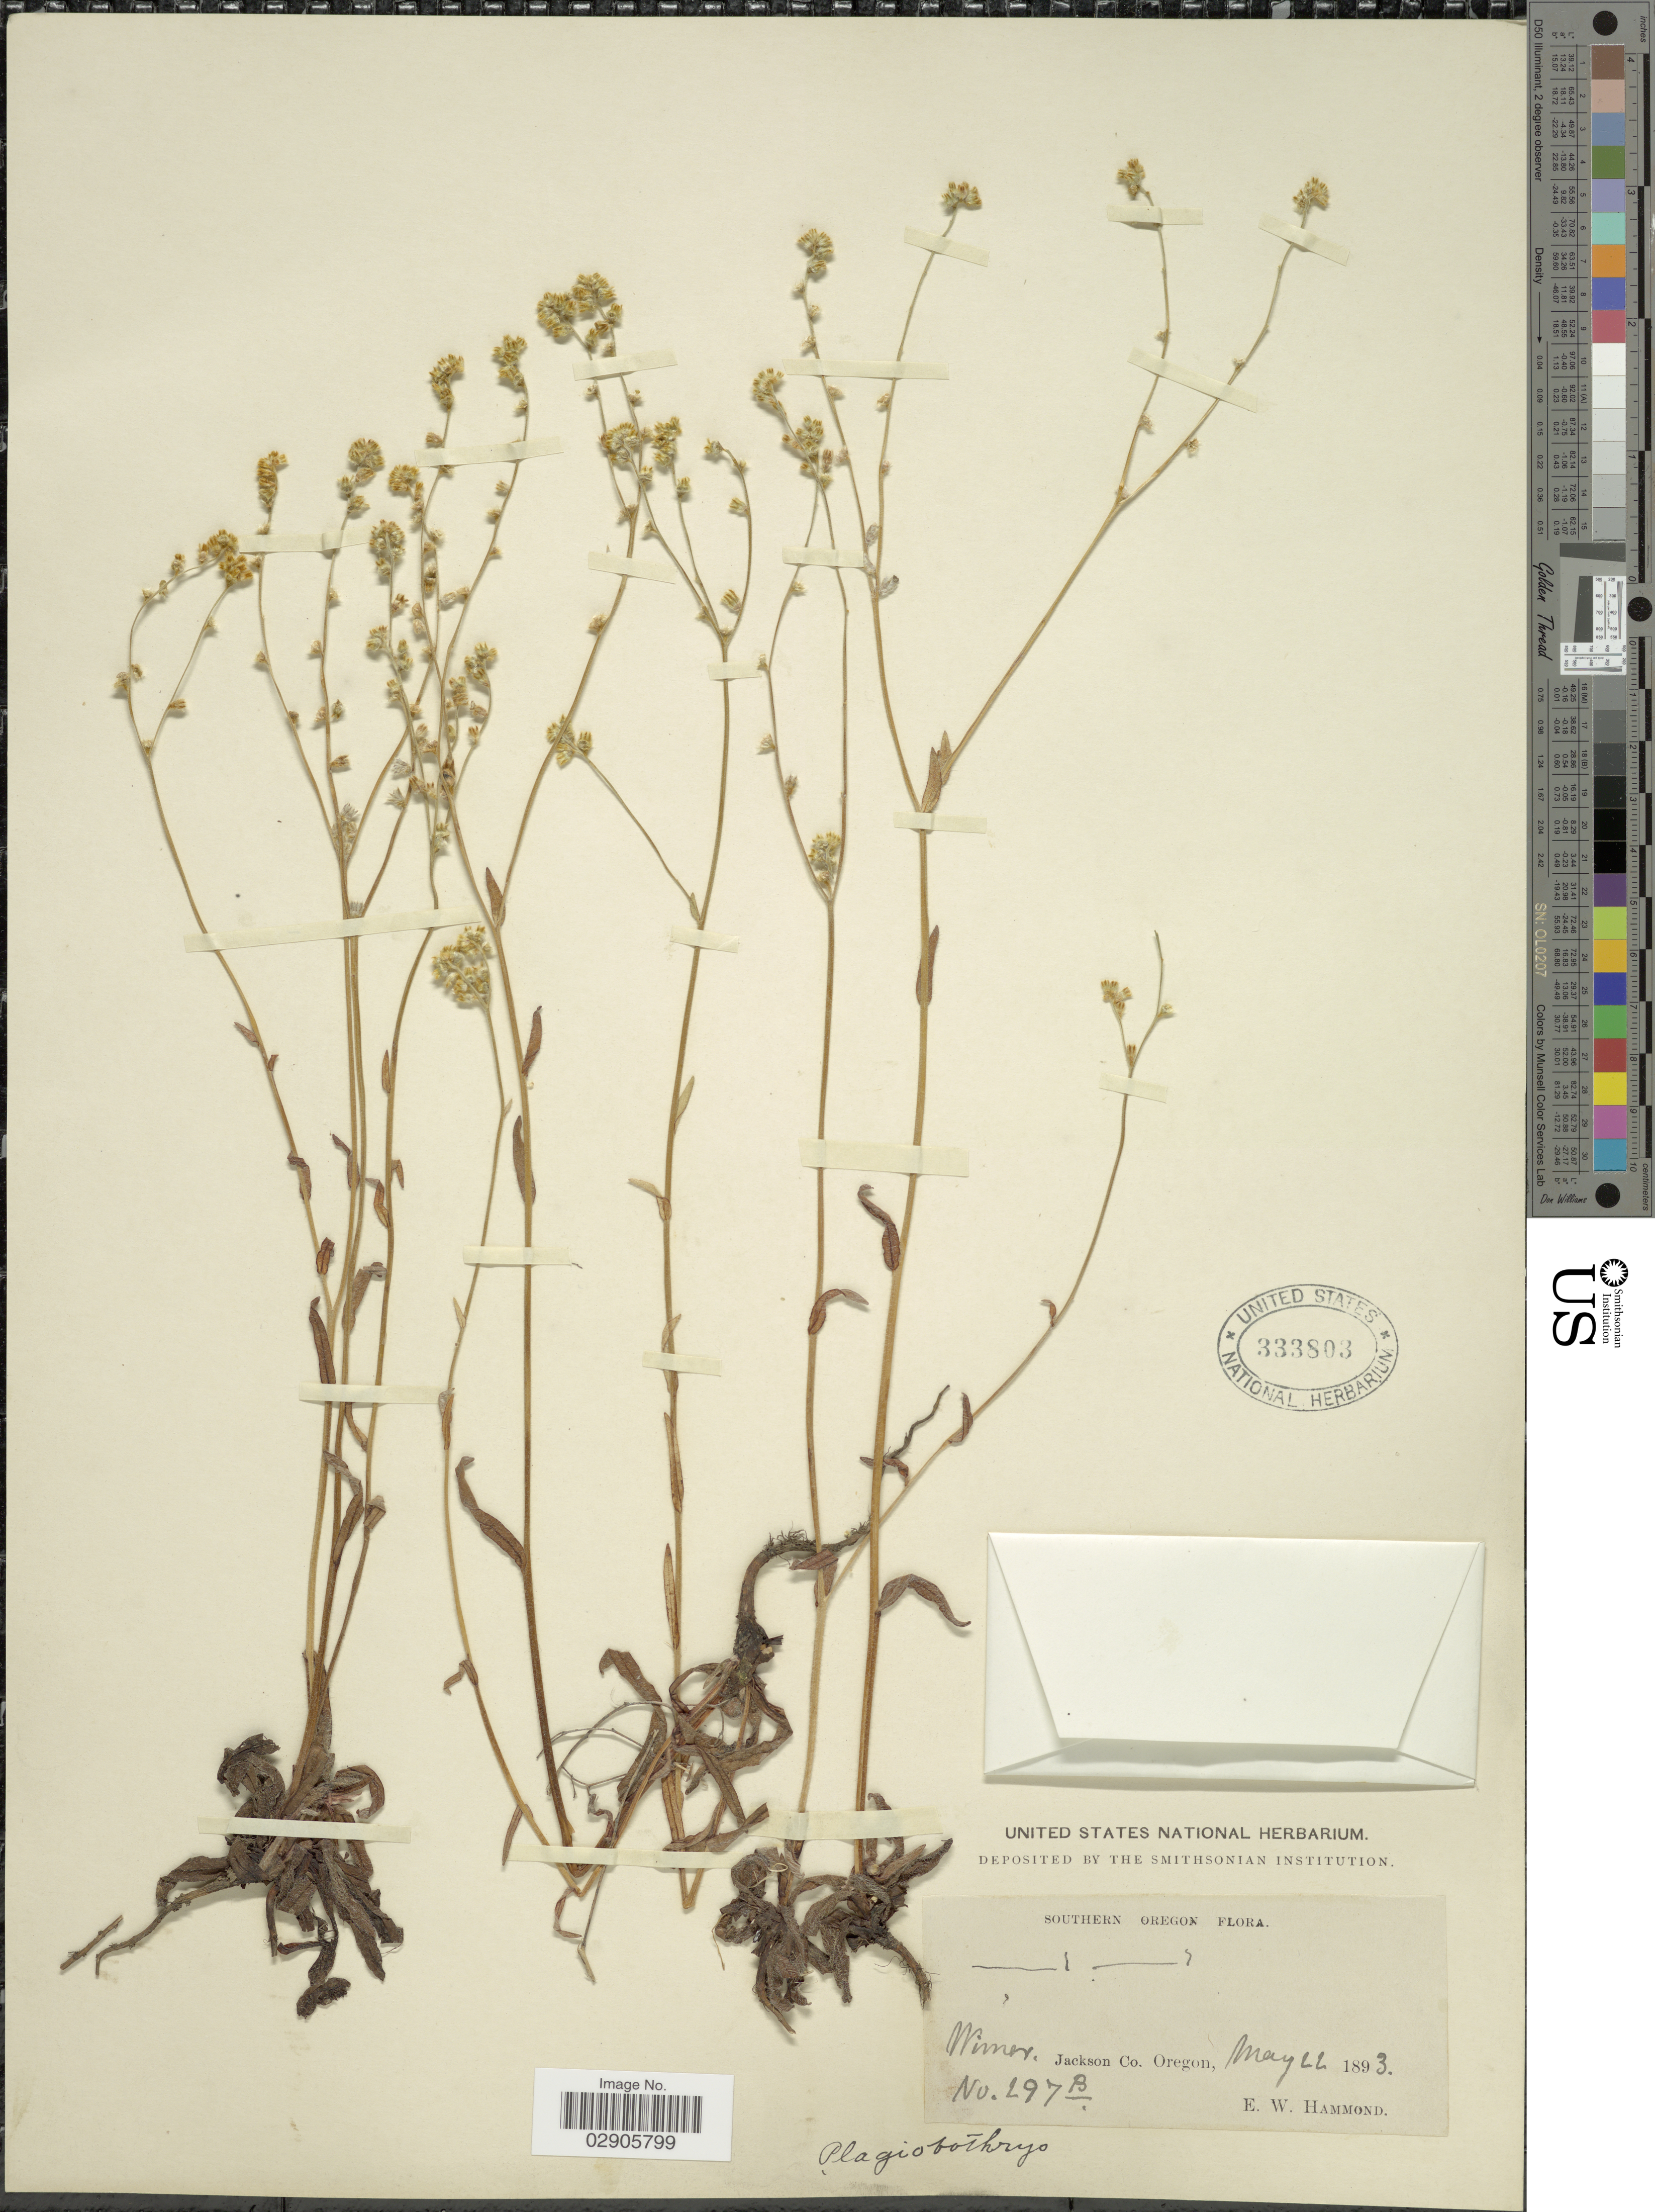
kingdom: Plantae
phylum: Tracheophyta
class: Magnoliopsida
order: Boraginales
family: Boraginaceae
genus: Plagiobothrys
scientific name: Plagiobothrys nothofulvus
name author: (A. Gray) A. Gray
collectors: E. Hammond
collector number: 297B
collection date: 1893-05-22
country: United States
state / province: Oregon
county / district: Jackson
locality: Southern Oregon. Wimer, Jackson Co.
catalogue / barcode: US 333803